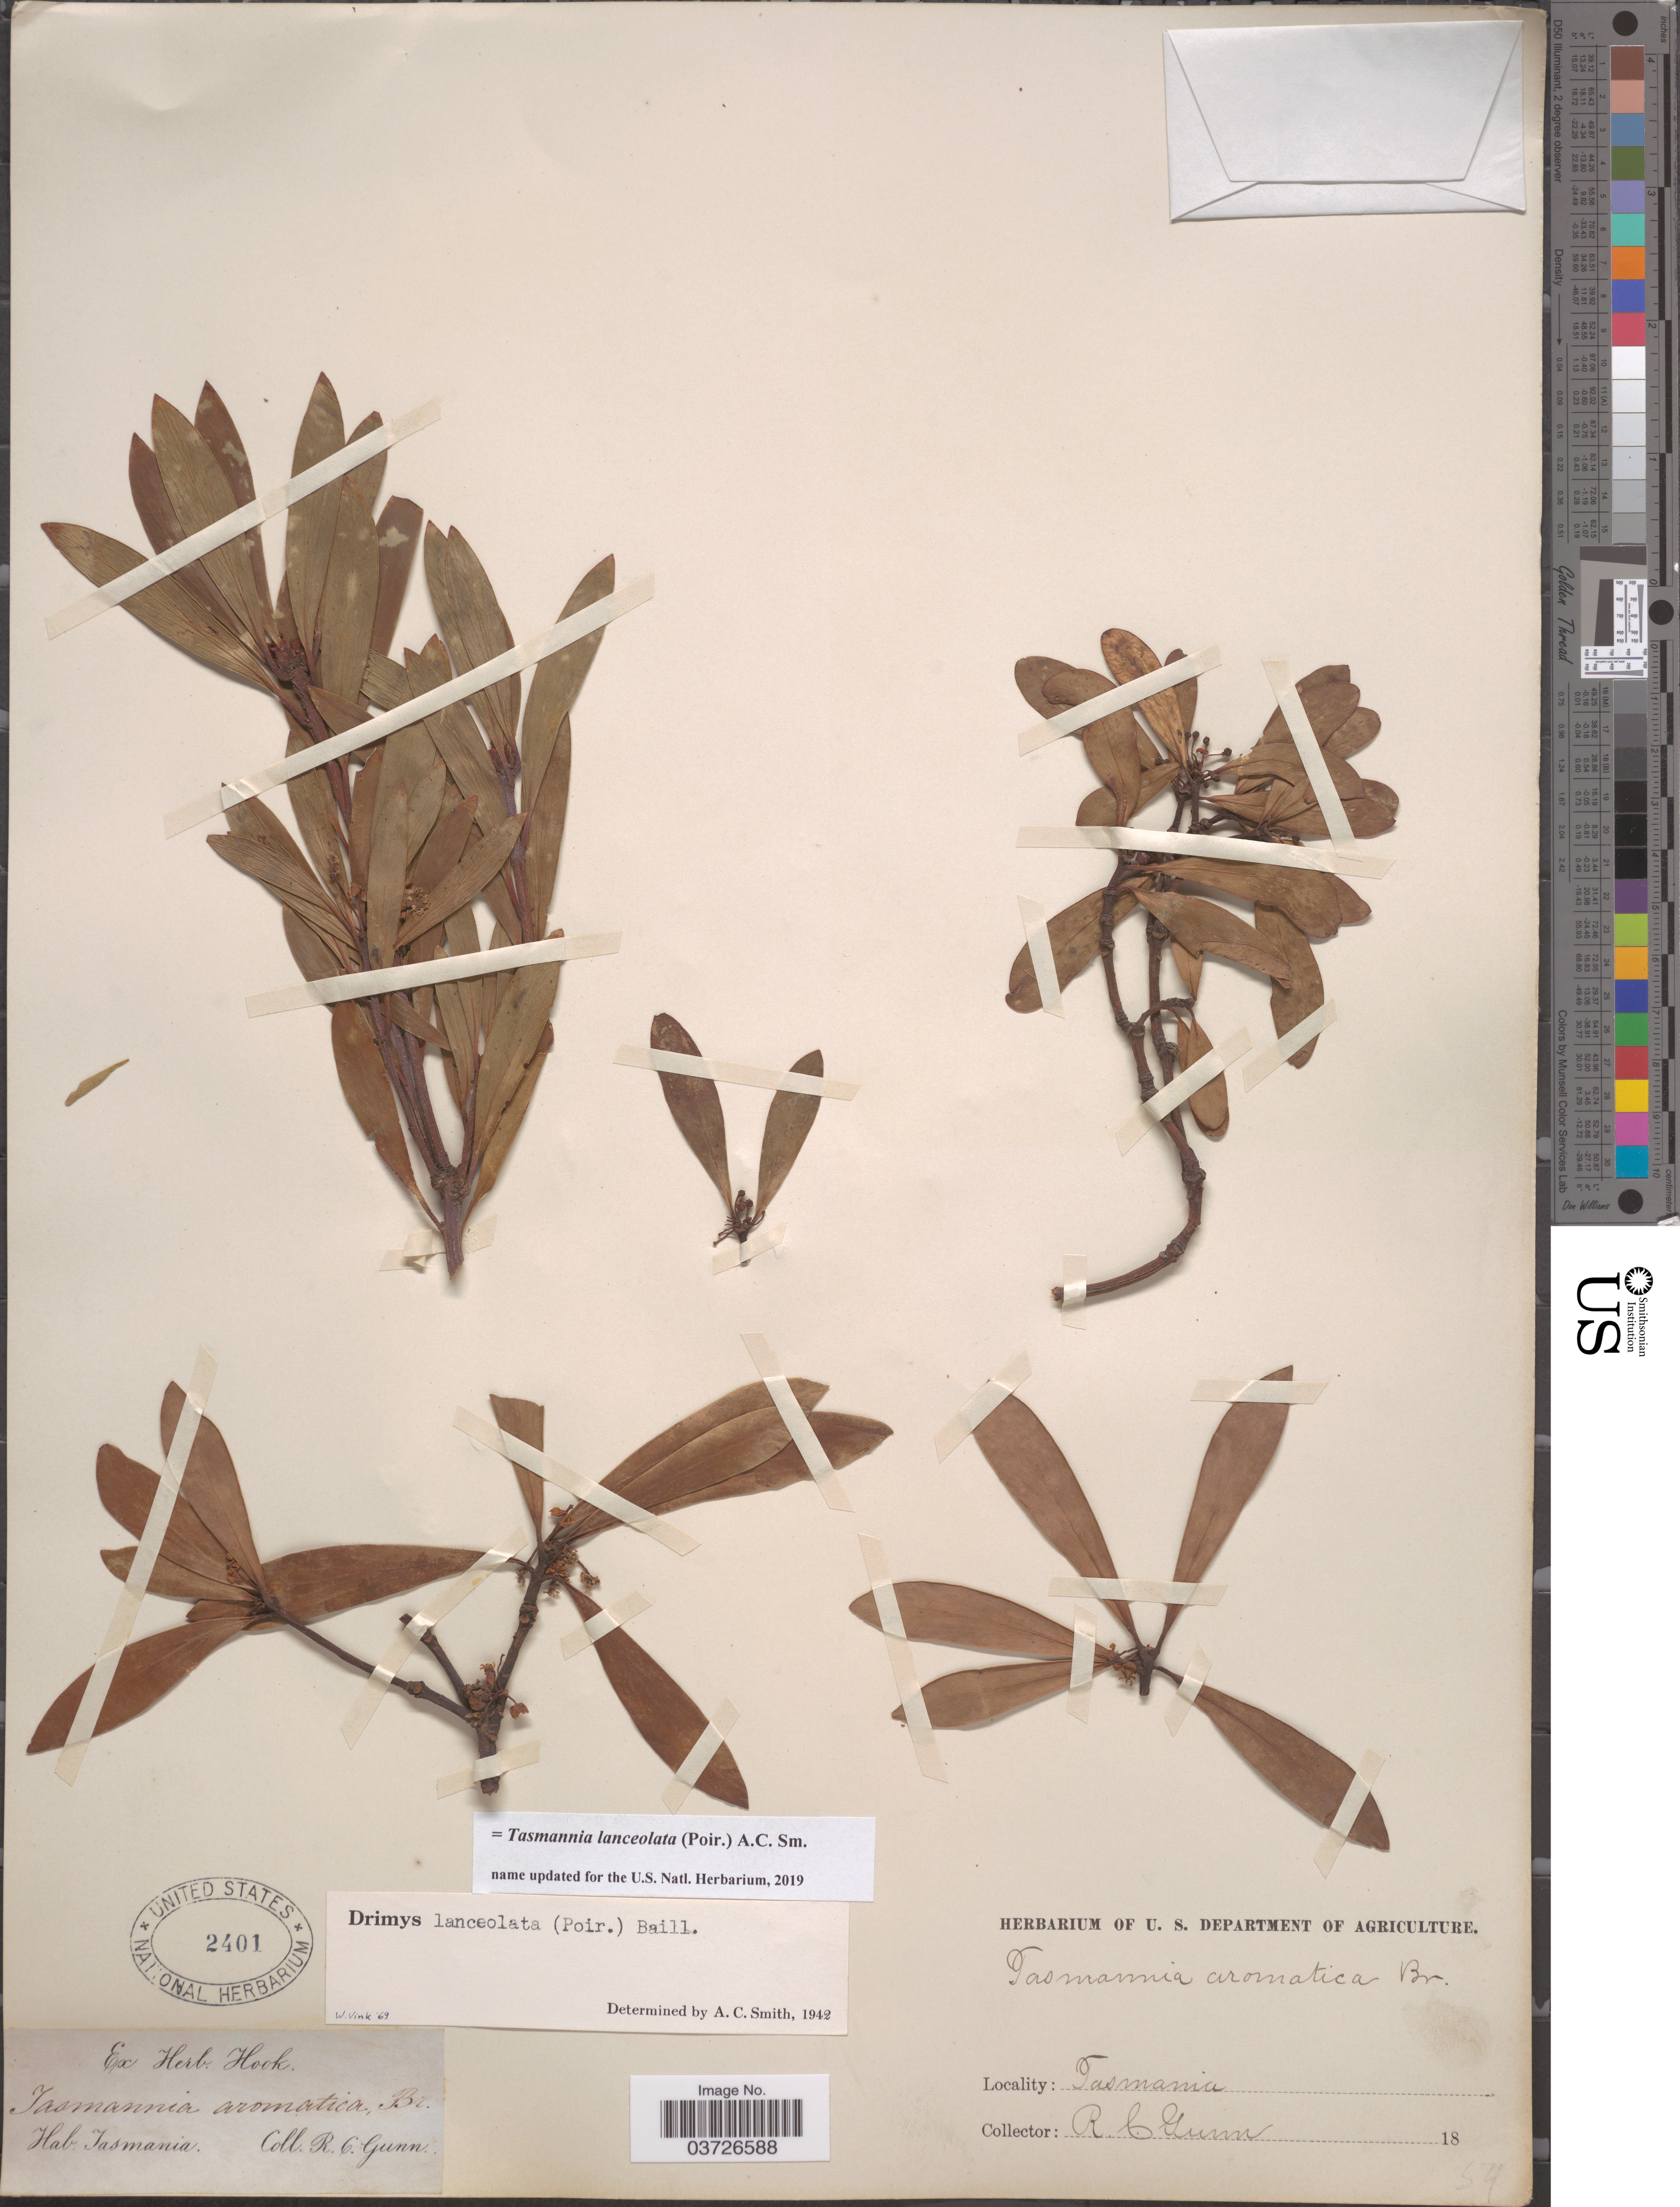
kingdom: Plantae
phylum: Tracheophyta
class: Magnoliopsida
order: Canellales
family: Winteraceae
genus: Tasmannia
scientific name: Tasmannia lanceolata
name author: (Poir.) A.C. Sm.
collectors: R. Gunn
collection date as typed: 18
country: Australia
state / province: Tasmania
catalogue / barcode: US 2401